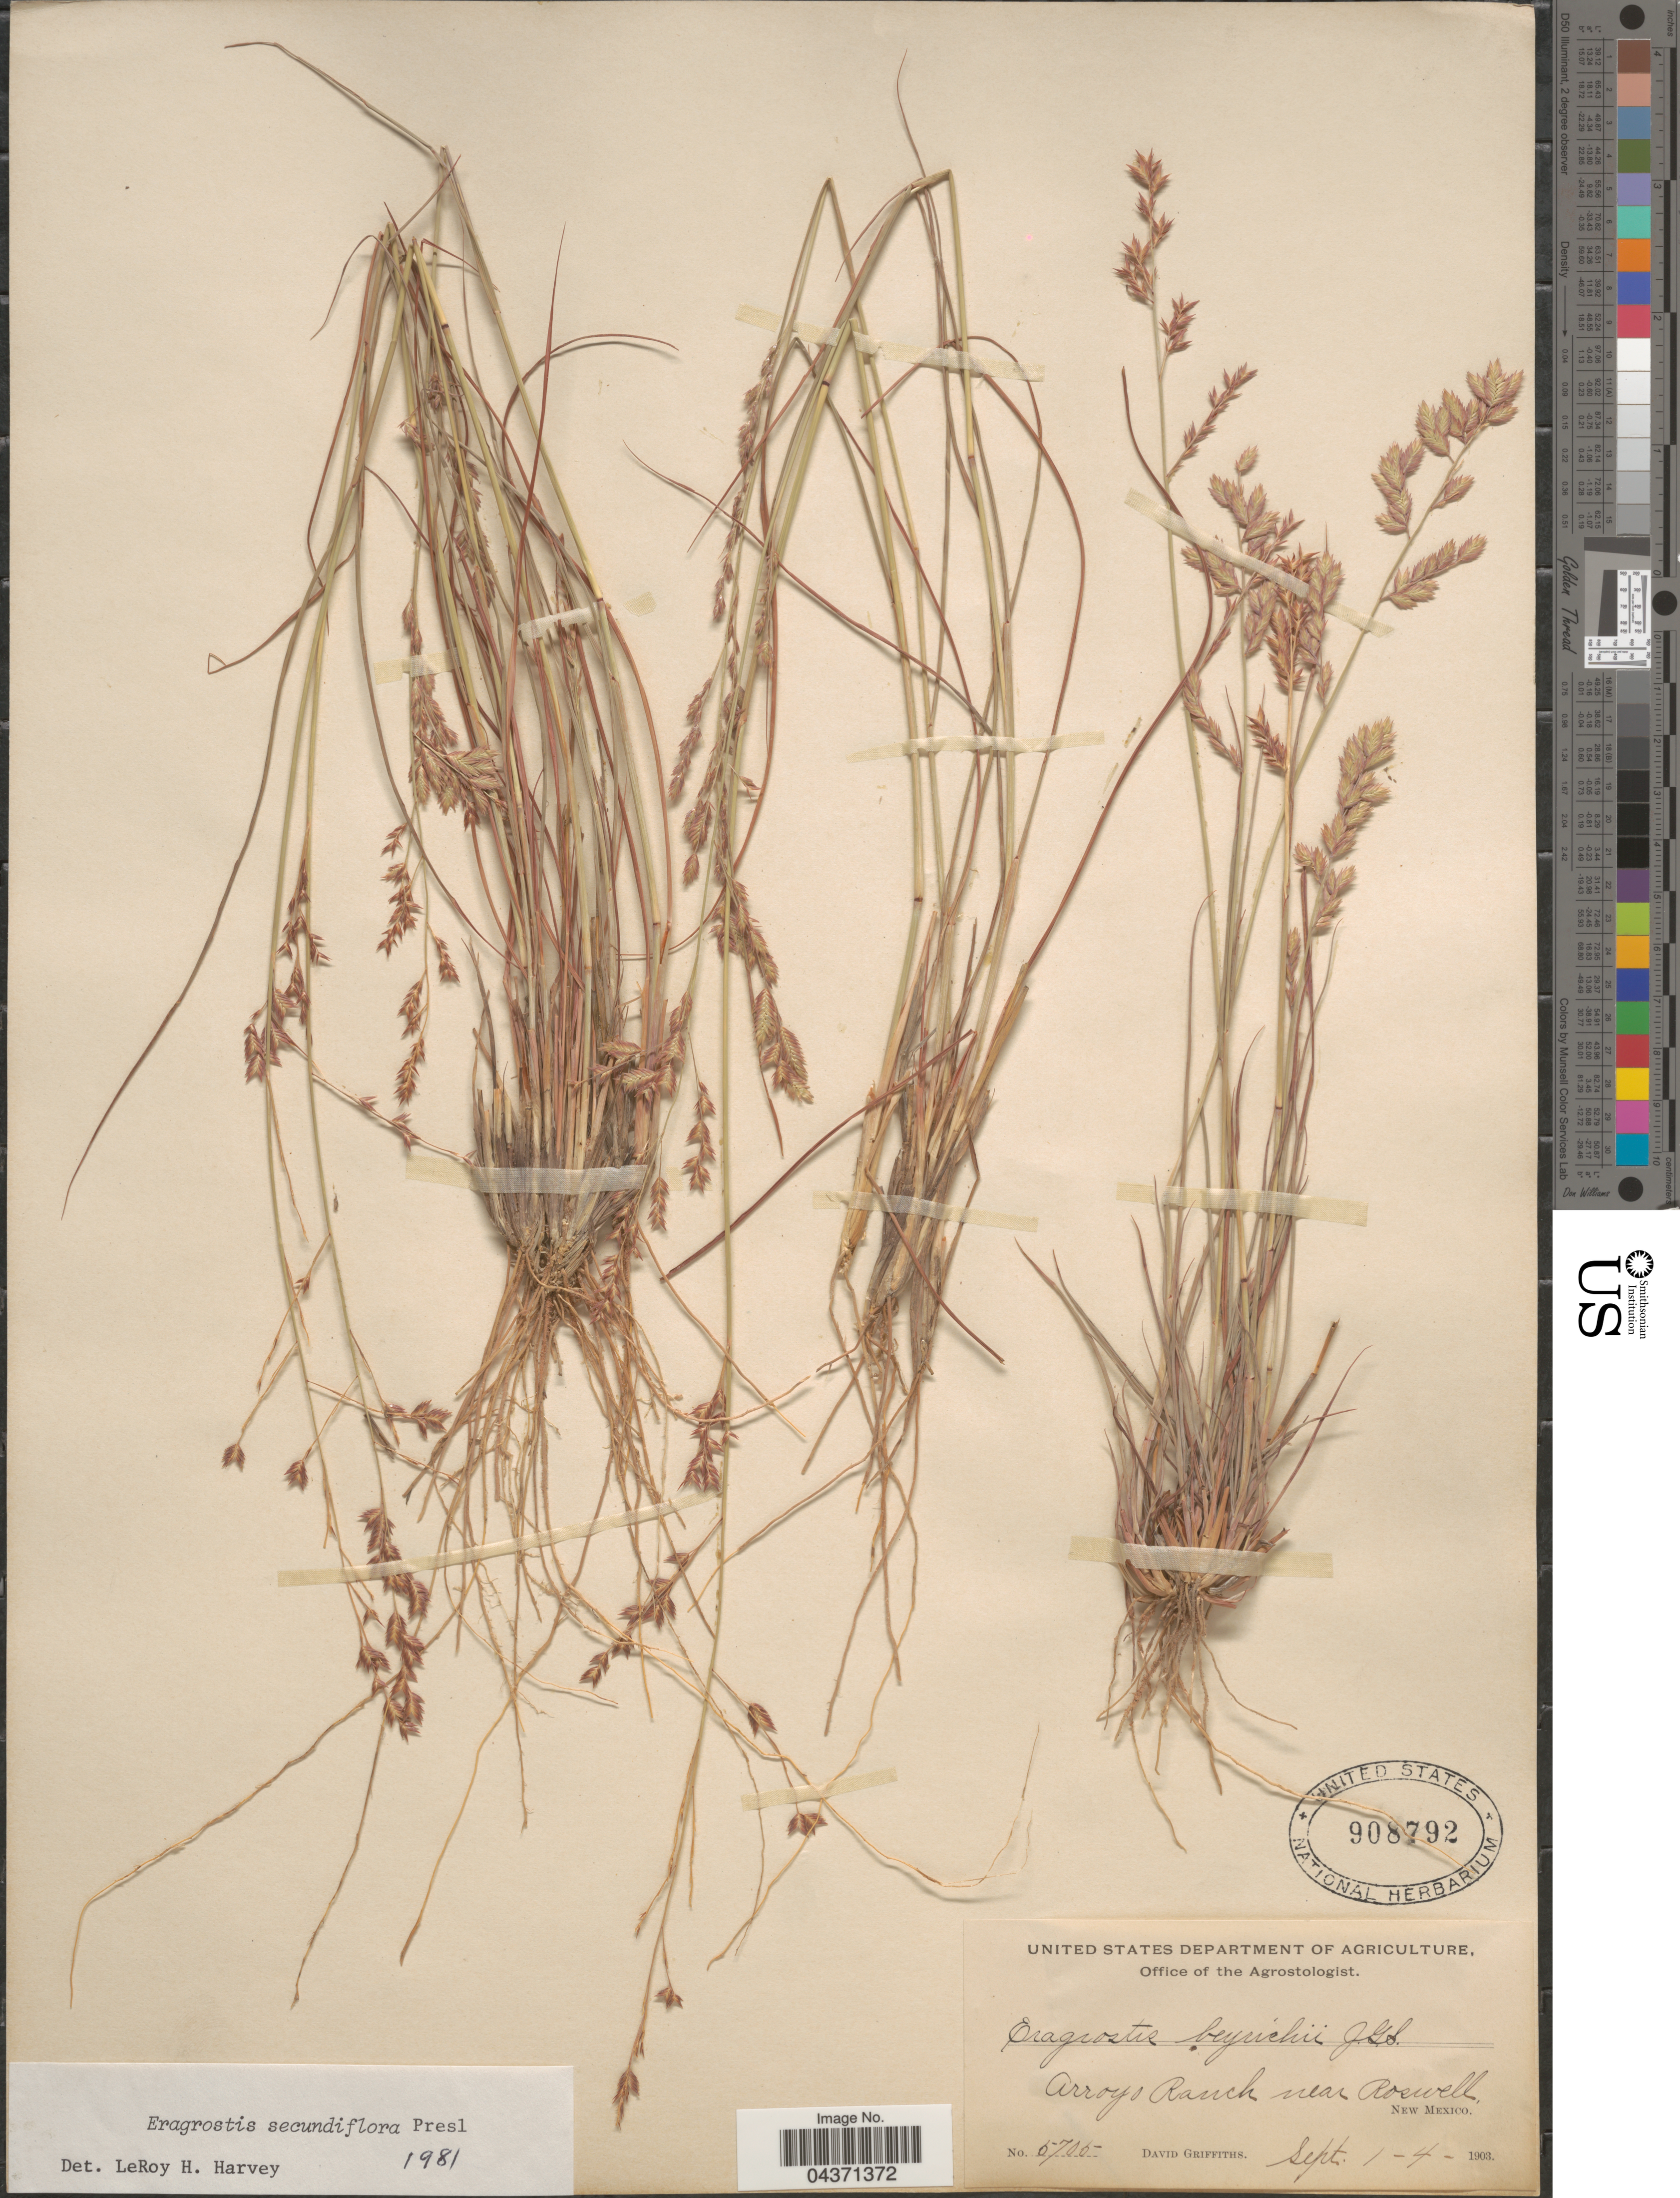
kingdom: Plantae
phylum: Tracheophyta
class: Liliopsida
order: Poales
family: Poaceae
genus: Eragrostis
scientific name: Eragrostis secundiflora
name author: J. Presl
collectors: D. Griffiths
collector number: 5705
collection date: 1903-09-01/1903-09-04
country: United States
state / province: New Mexico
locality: Arroyo Ranch near Roswell.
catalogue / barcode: US 908792